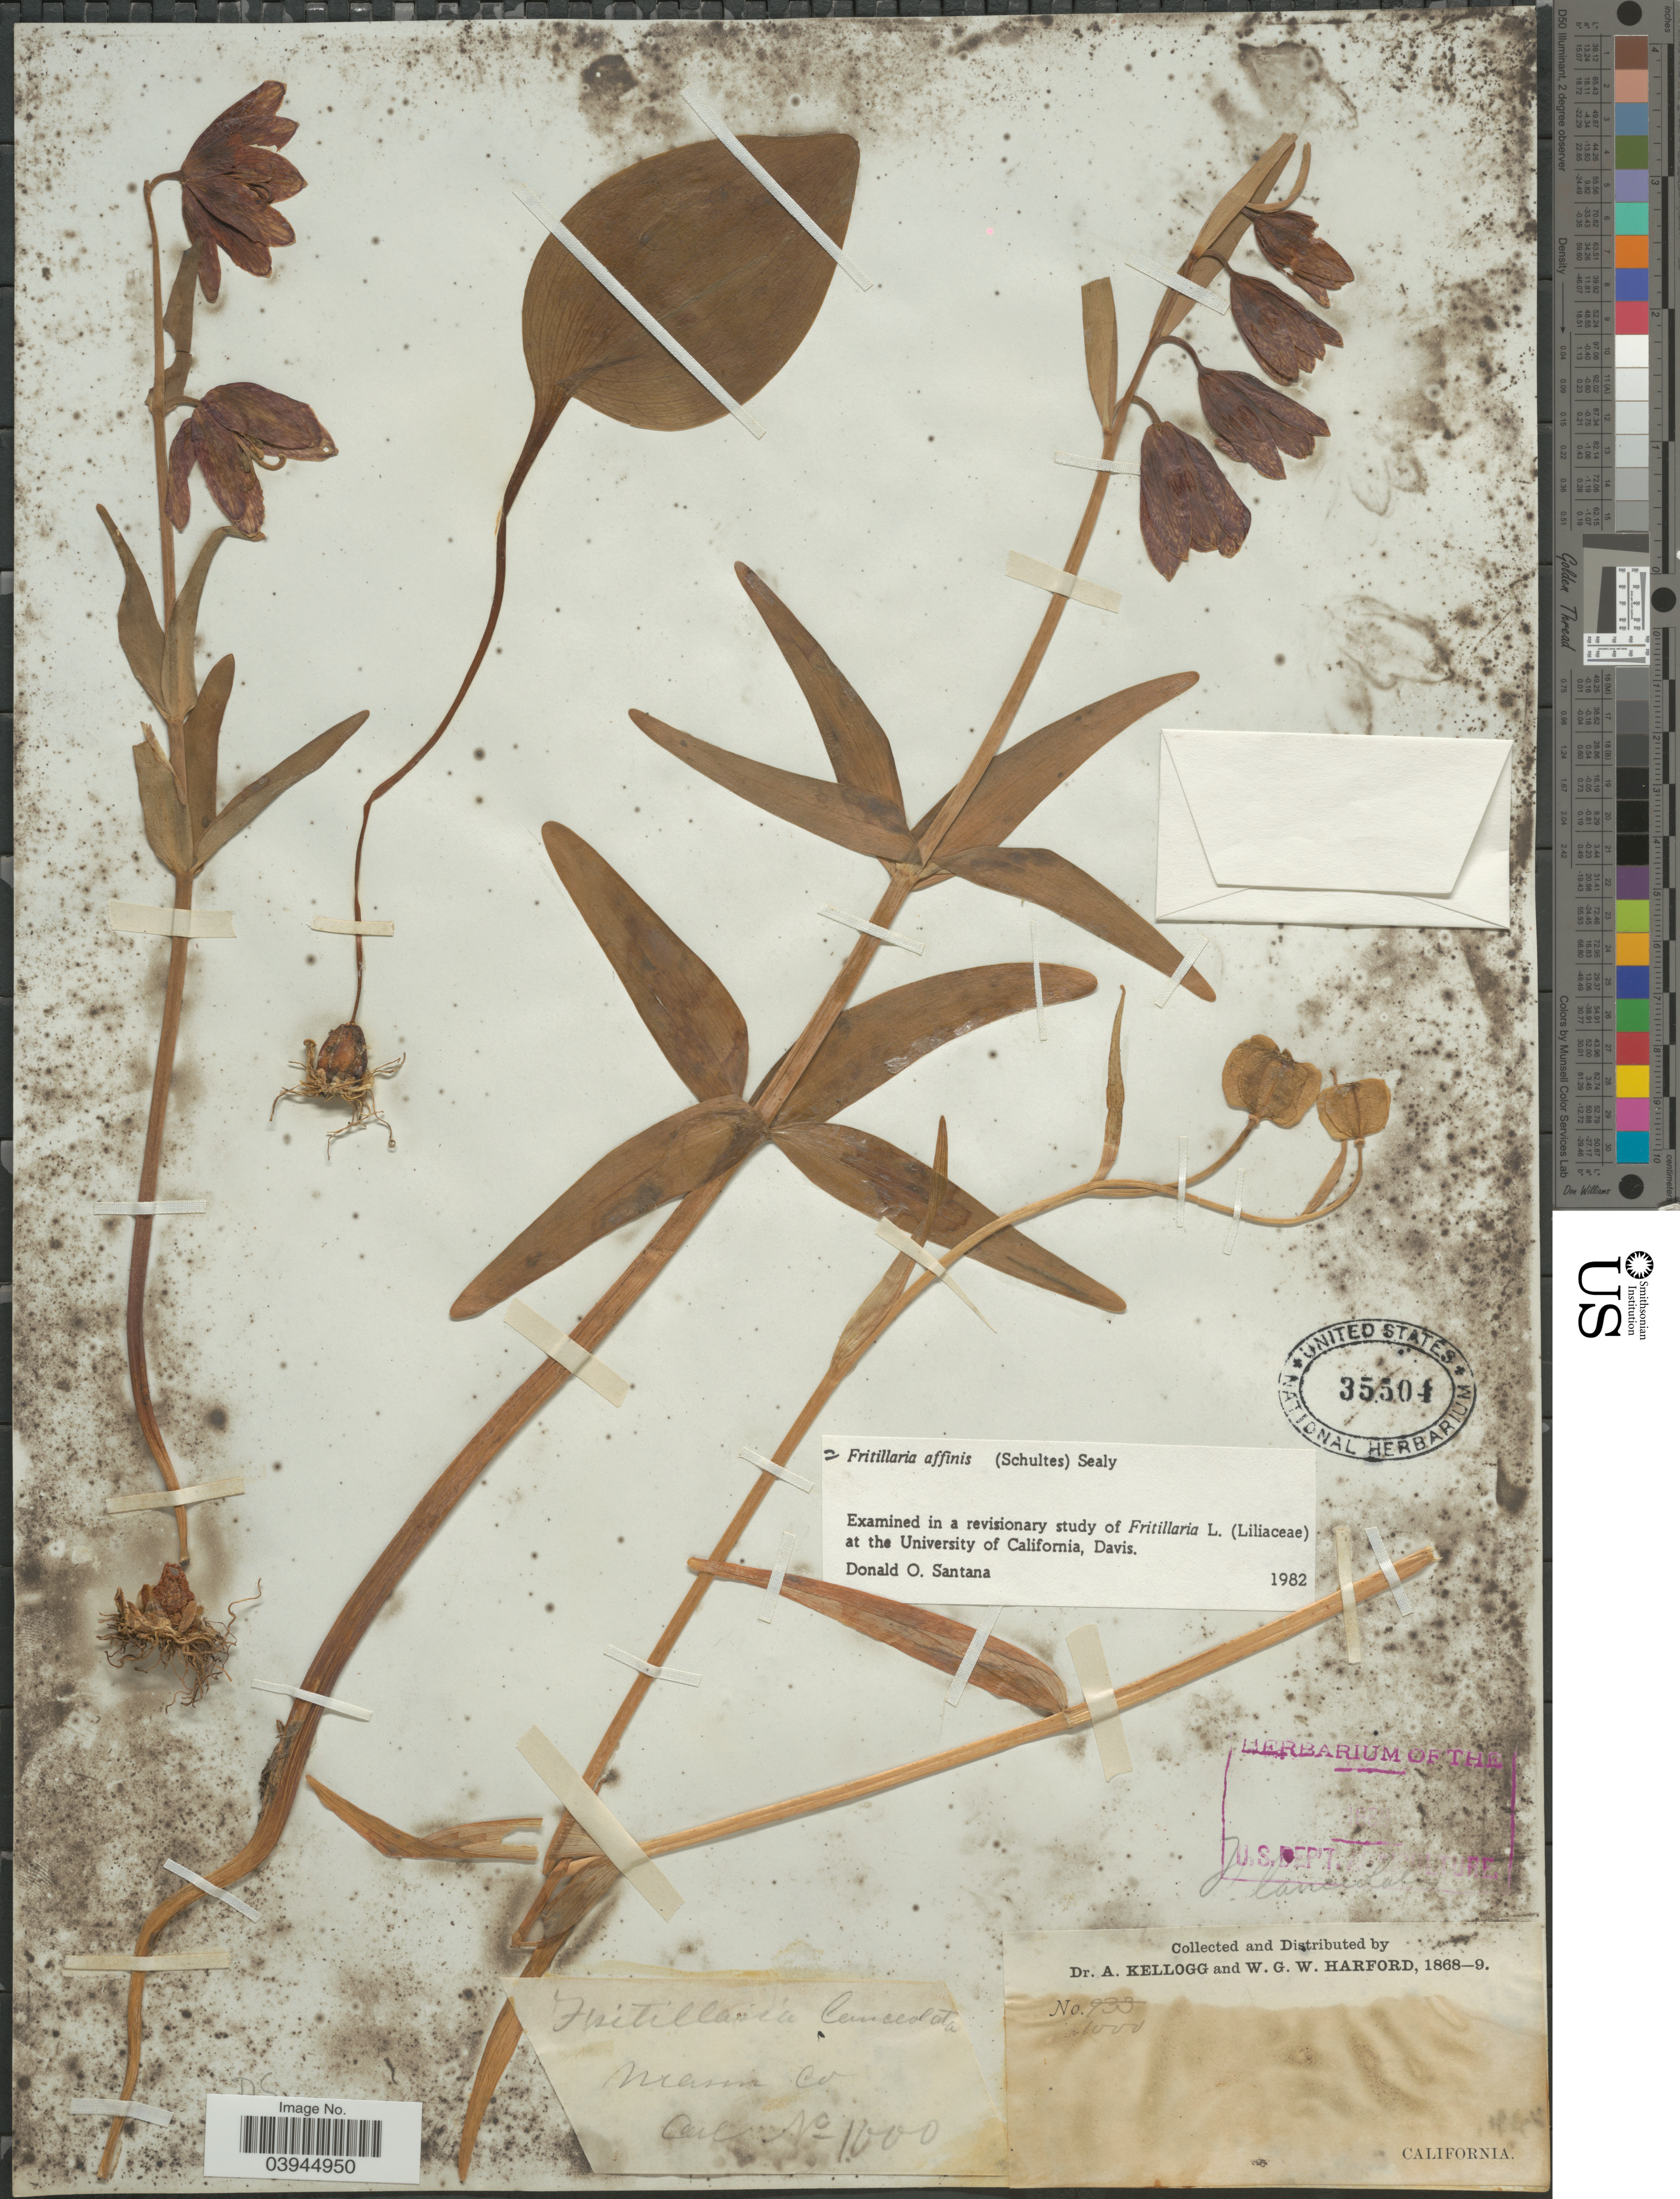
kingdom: Plantae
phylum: Tracheophyta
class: Liliopsida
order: Liliales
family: Liliaceae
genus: Fritillaria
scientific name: Fritillaria affinis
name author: (Schult. & Schult. f.) Sealy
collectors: A. Kellogg & W. G. W. Harford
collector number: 1000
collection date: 1868/1869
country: United States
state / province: California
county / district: Miami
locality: Miami Co.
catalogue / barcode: US 35504